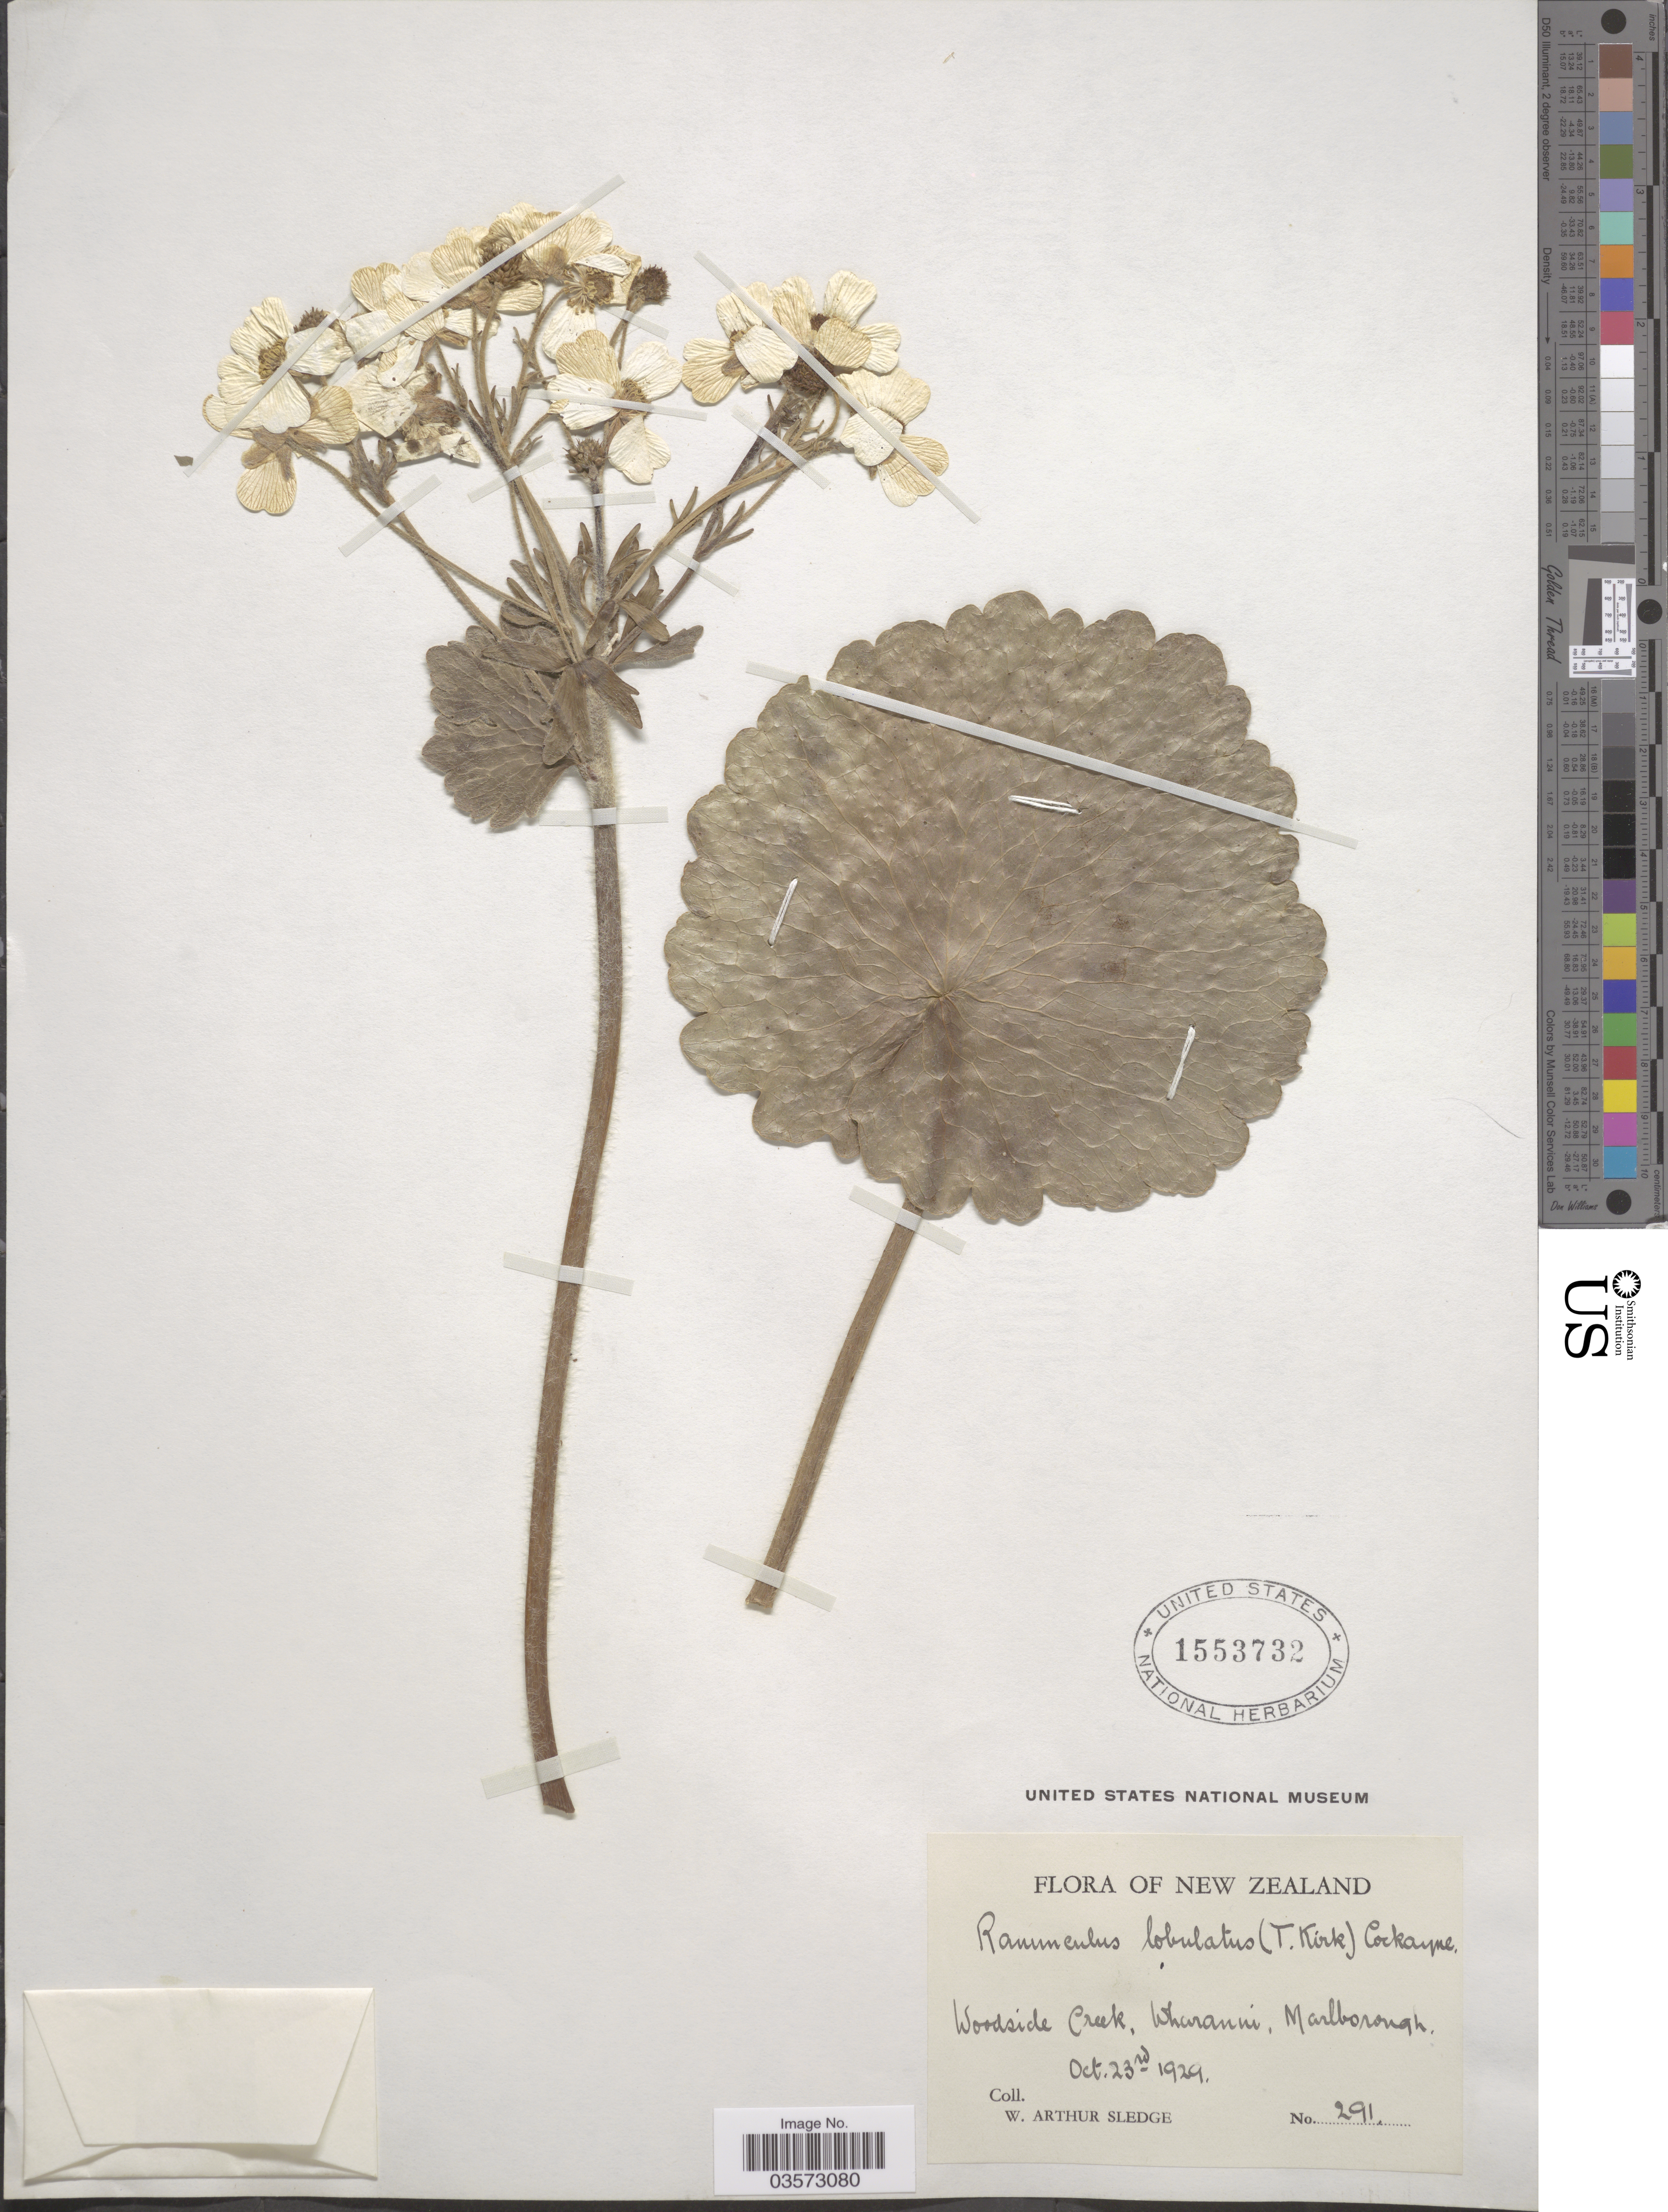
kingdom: Plantae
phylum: Tracheophyta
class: Magnoliopsida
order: Ranunculales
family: Ranunculaceae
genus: Ranunculus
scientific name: Ranunculus lobulatus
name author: Cockayne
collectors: W. A. Sledge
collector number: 291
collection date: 1929-10-23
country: New Zealand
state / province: Marlborough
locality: Woodside Creek, Wharanni.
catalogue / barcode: US 1553732